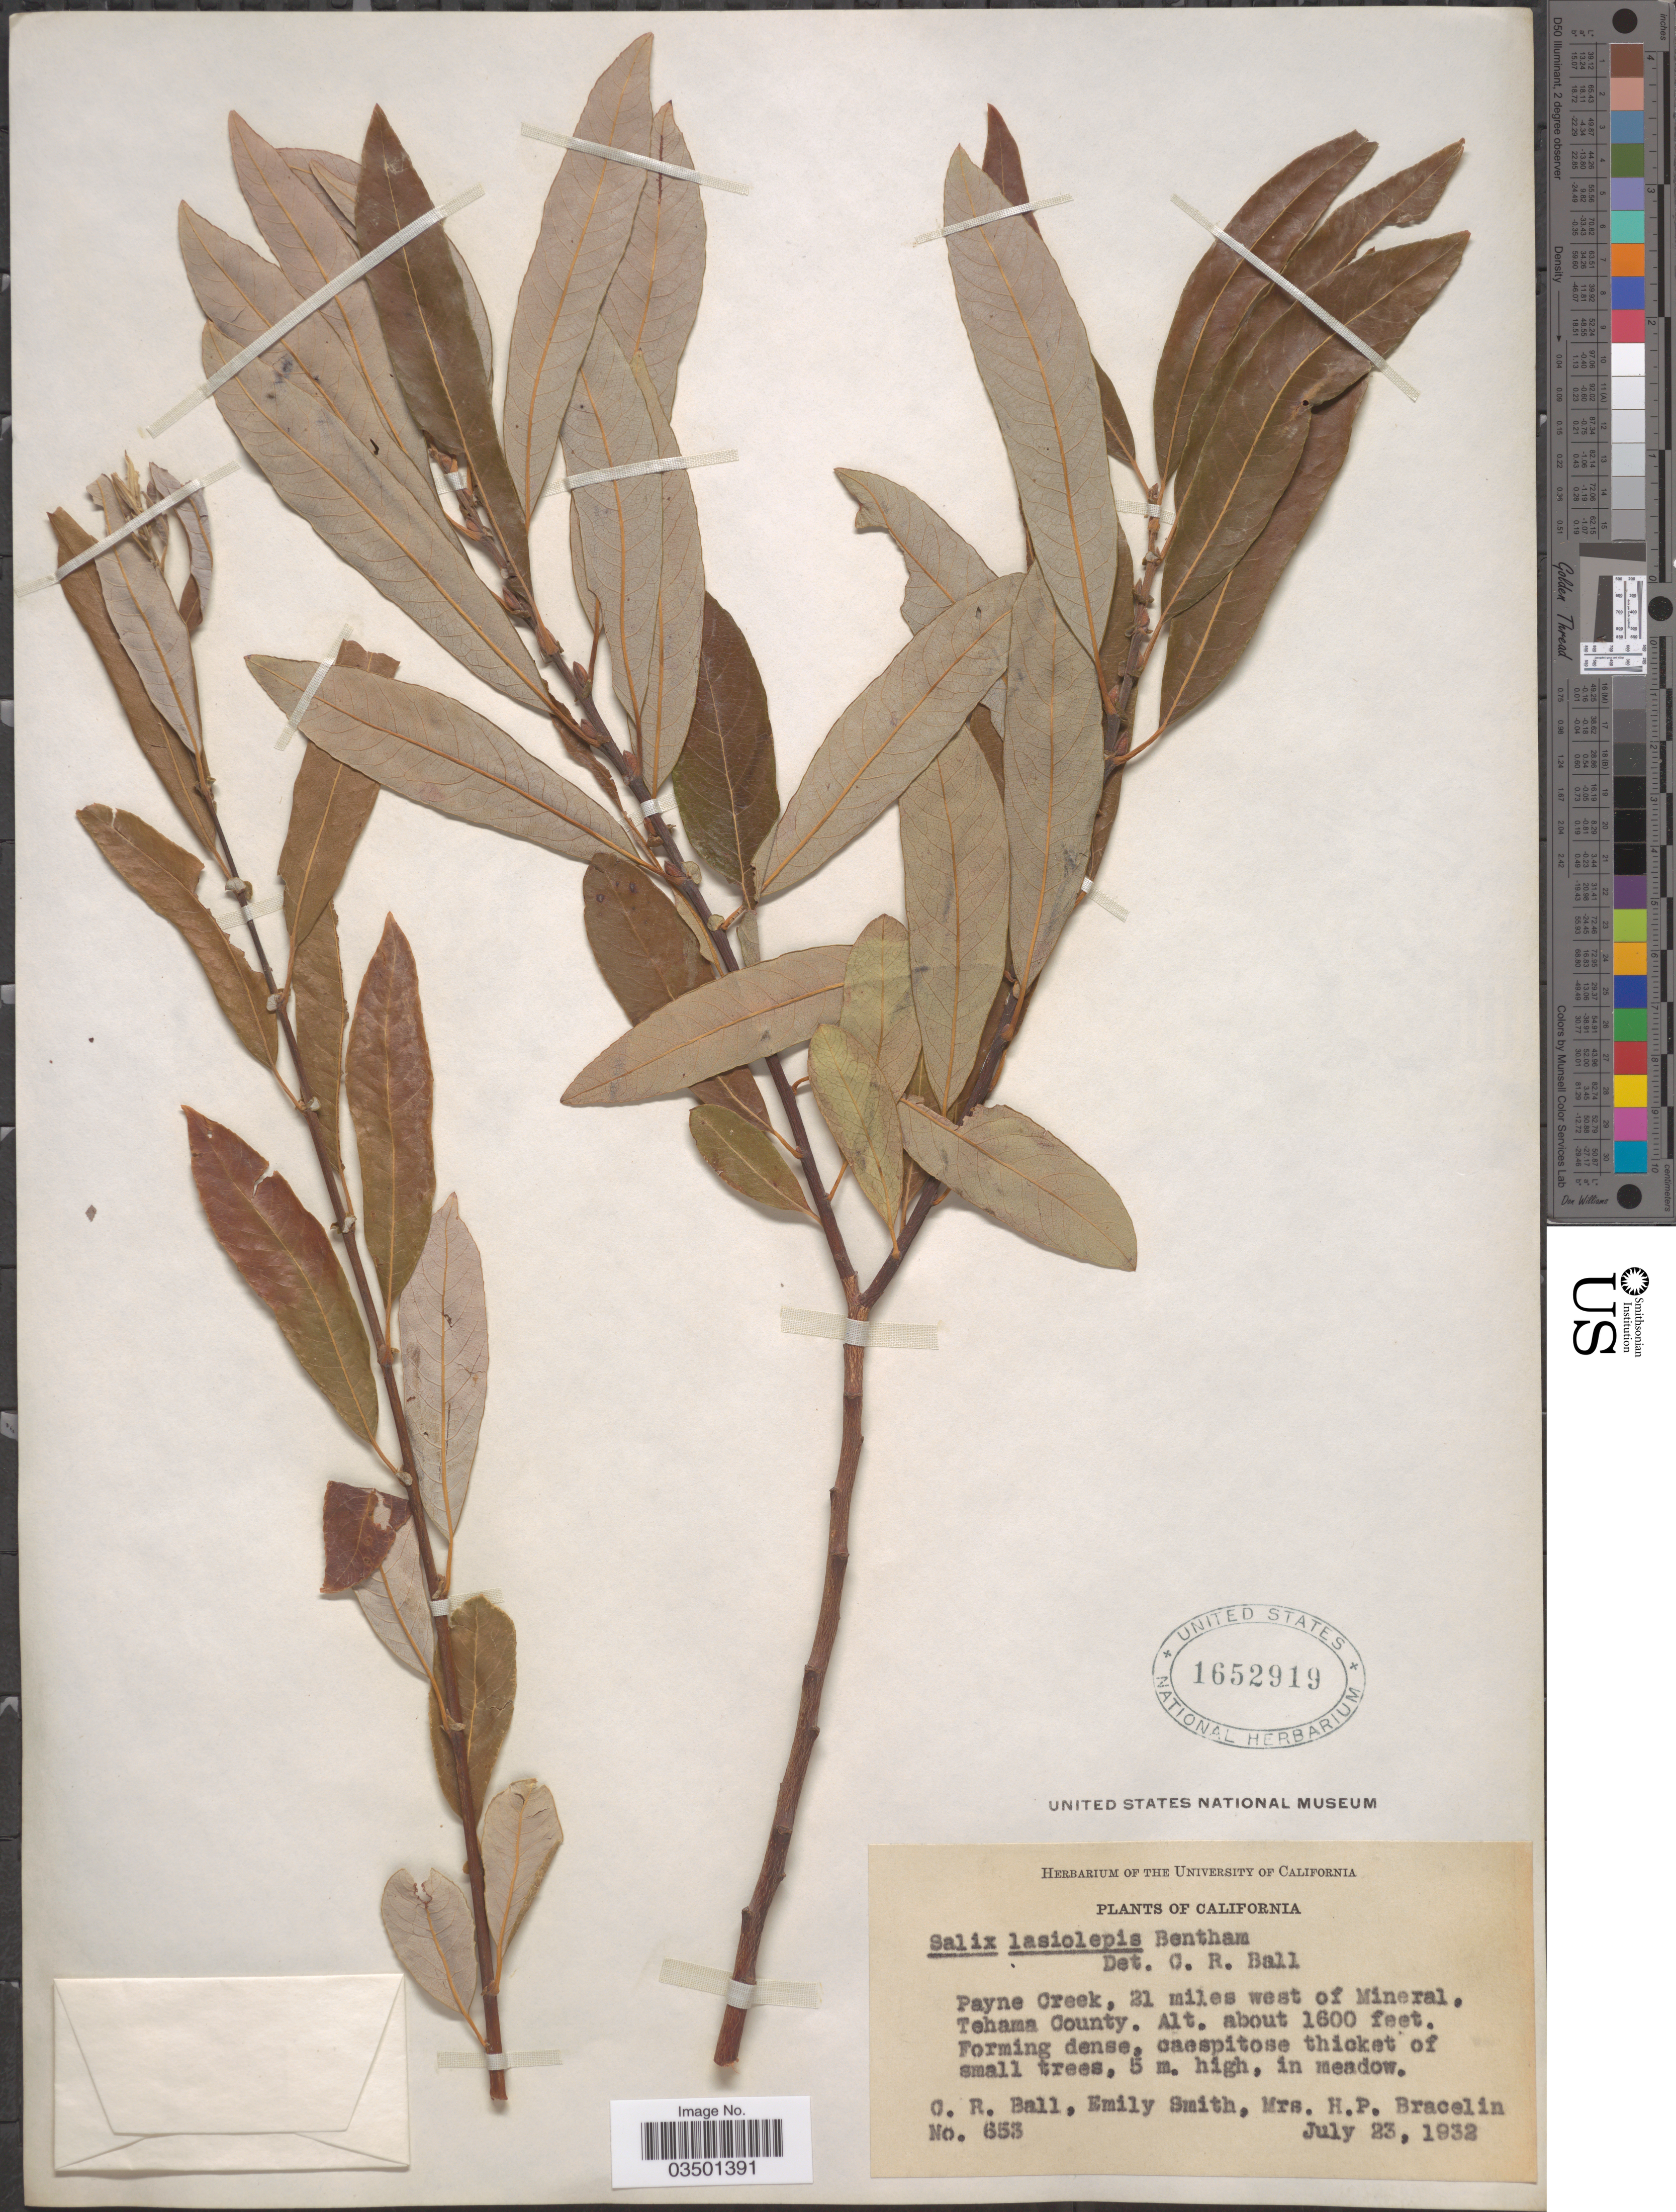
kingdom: Plantae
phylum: Tracheophyta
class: Magnoliopsida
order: Malpighiales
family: Salicaceae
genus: Salix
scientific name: Salix lasiolepis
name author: Benth.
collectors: C. R. Ball, E. Smith & H. Bracelin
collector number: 653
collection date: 1932-07-23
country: United States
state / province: California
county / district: Tehama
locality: Payne Creek, 21 miles west of Mineral, Tehama County.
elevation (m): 488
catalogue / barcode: US 1652919